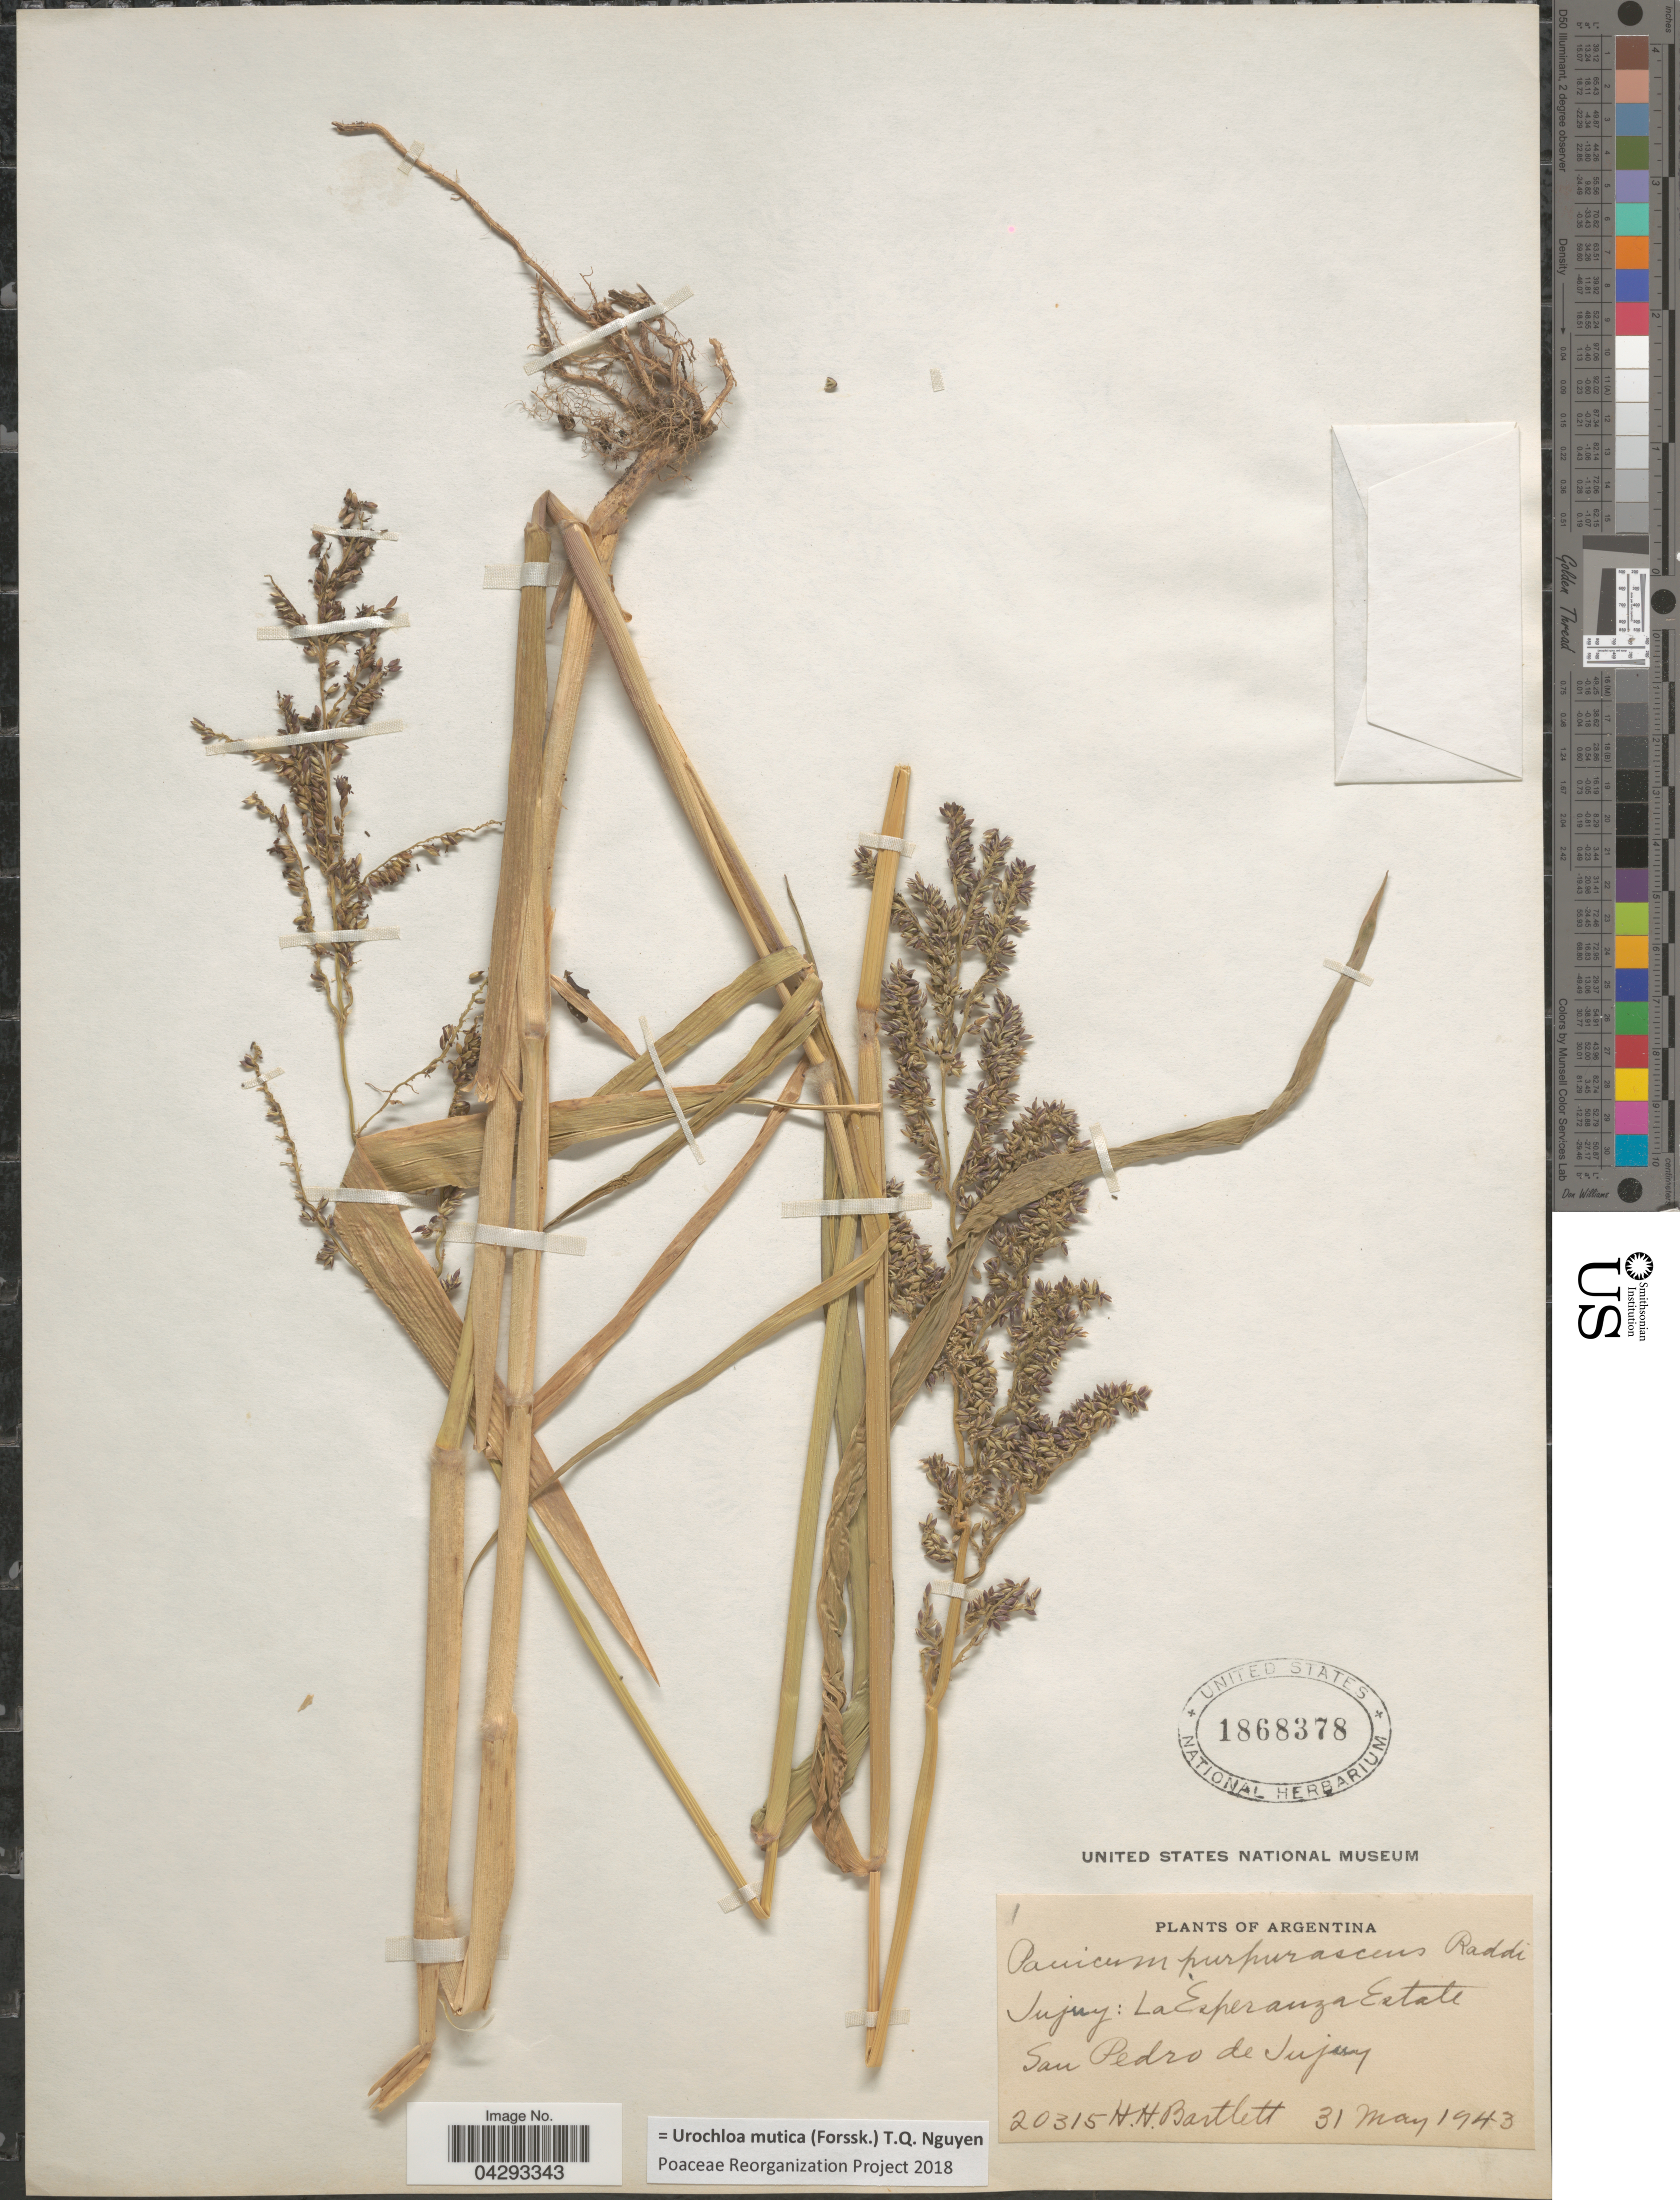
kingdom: Plantae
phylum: Tracheophyta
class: Liliopsida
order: Poales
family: Poaceae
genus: Urochloa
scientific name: Urochloa mutica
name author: (Forssk.) T.Q. Nguyen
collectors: H. H. Bartlett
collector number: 20315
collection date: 1943-05-31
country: Argentina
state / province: Jujuy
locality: La Esperanza Estate. San Pedro de Jujuy.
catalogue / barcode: US 1868378